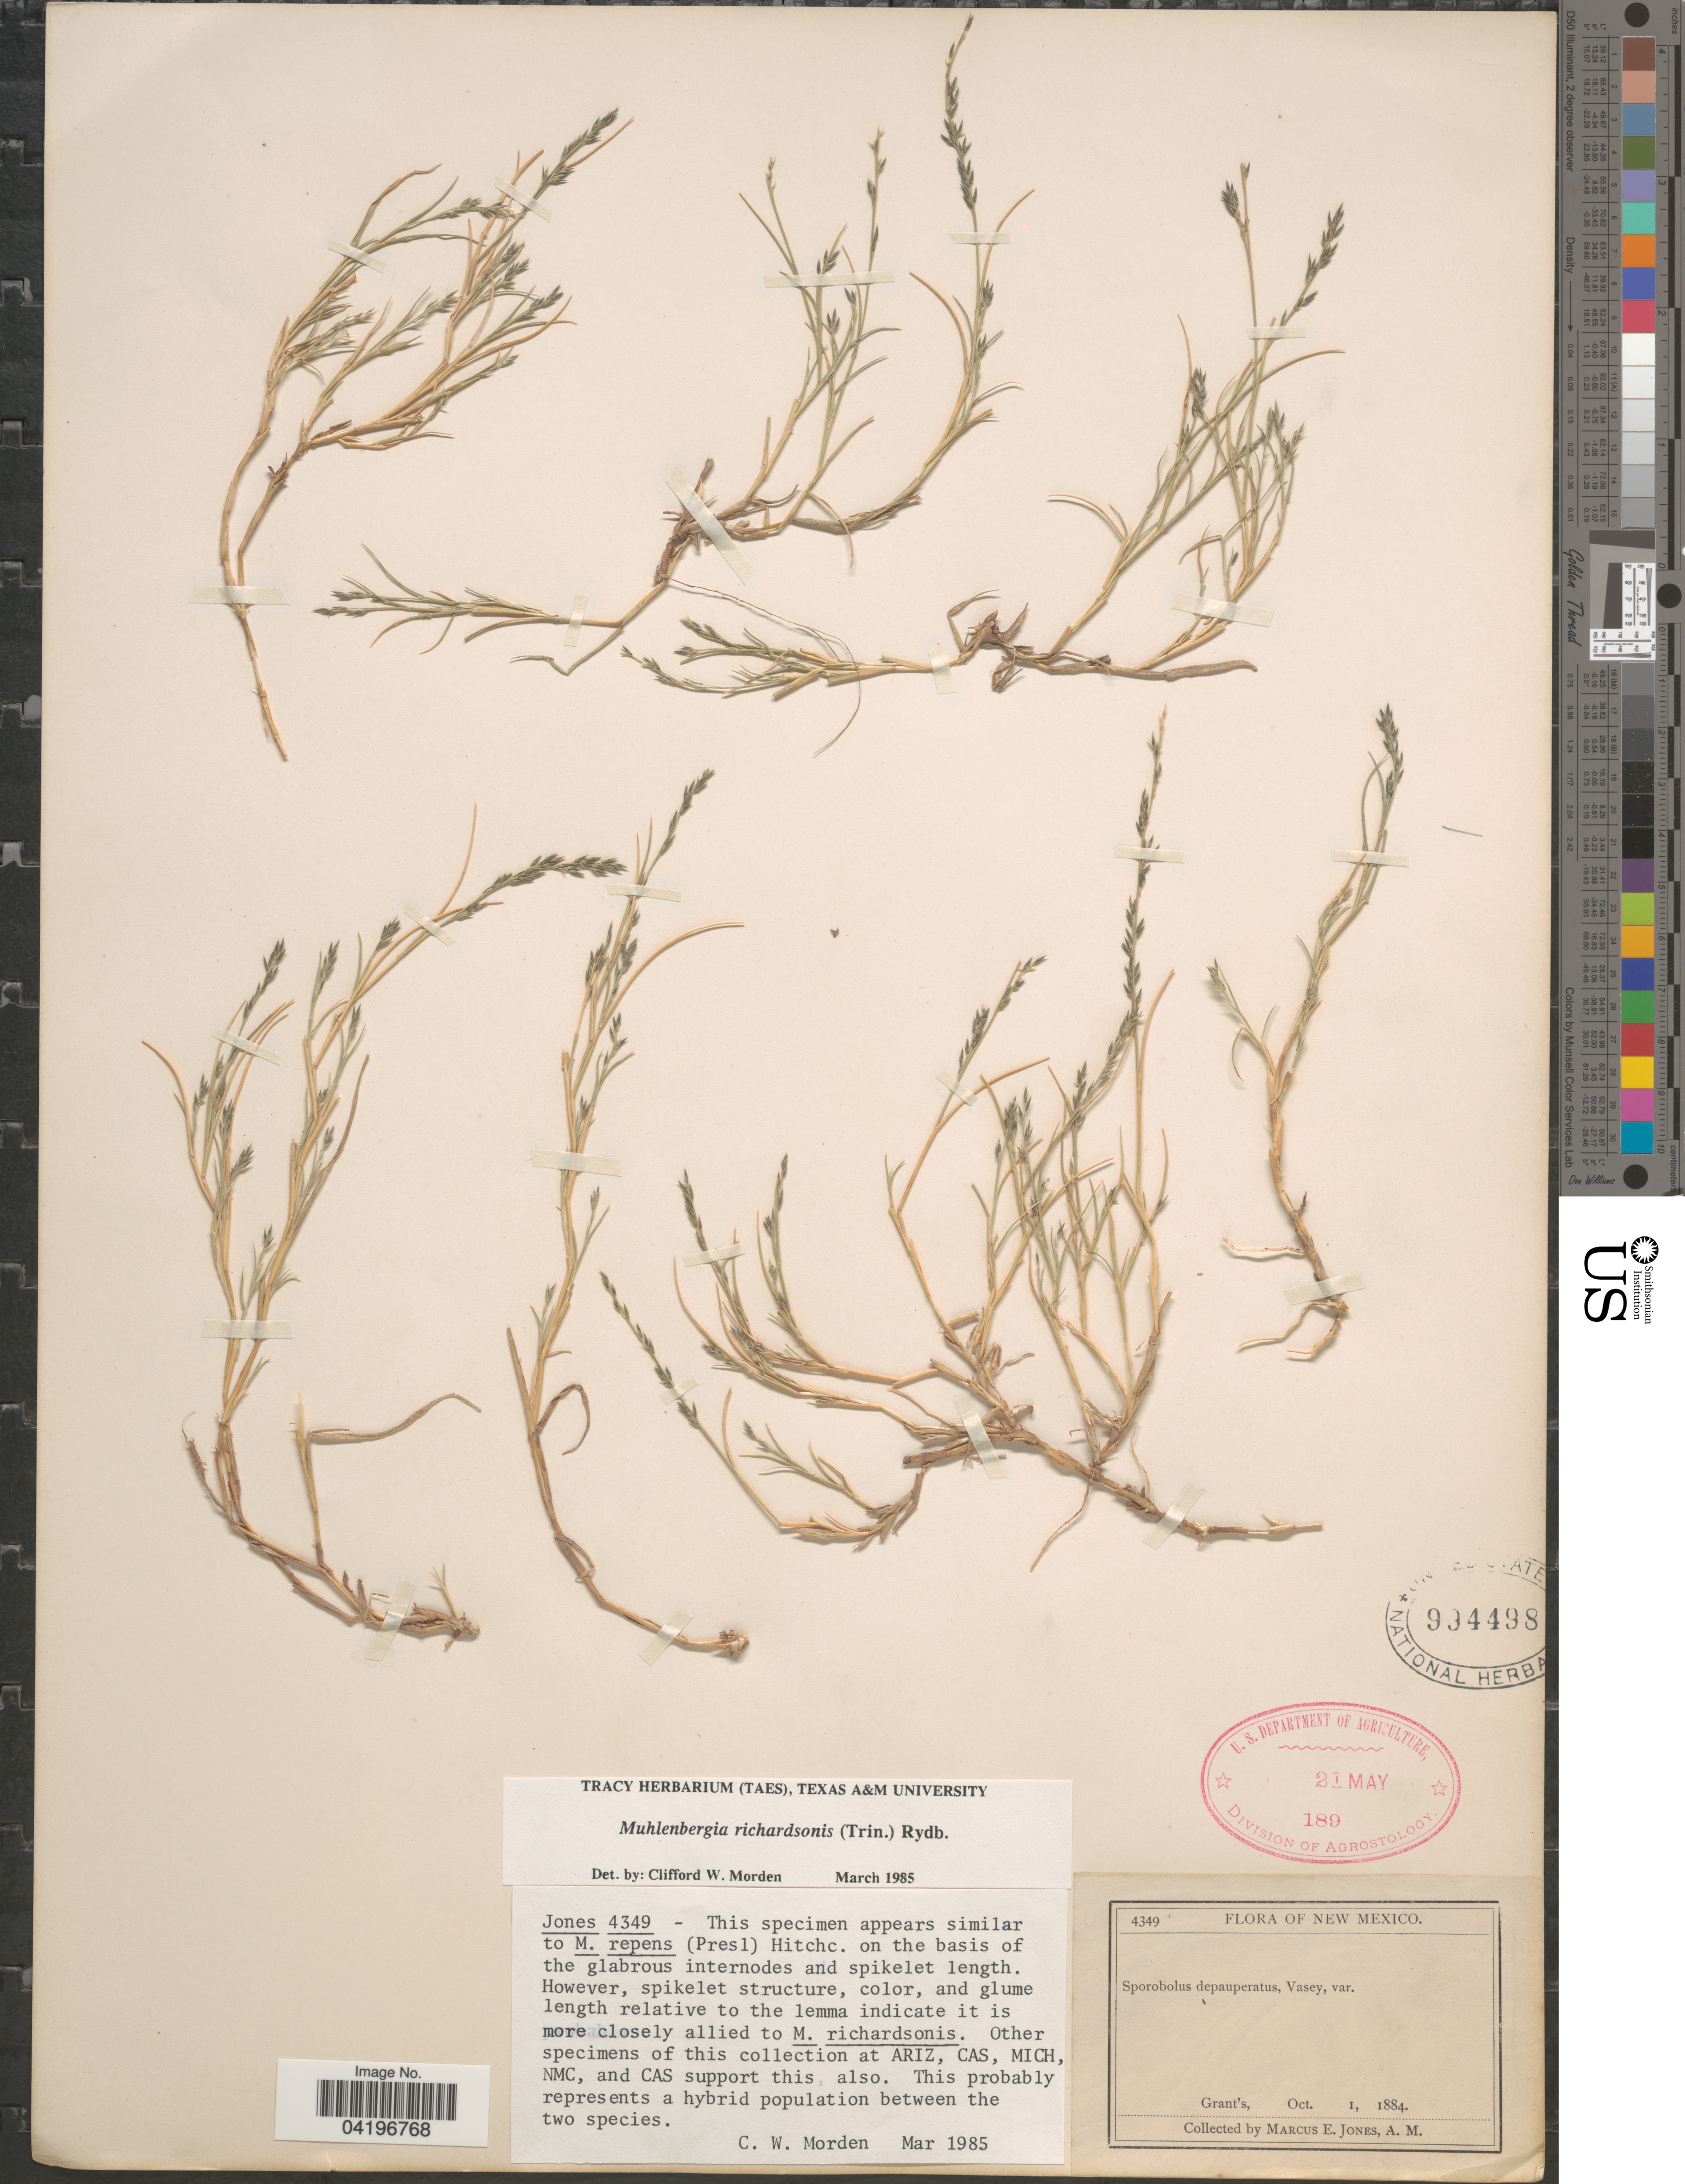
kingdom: Plantae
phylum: Tracheophyta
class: Liliopsida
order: Poales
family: Poaceae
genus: Muhlenbergia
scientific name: Muhlenbergia richardsonis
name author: (Trin.) Rydb.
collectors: M. E. Jones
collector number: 4349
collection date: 1884-10-01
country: United States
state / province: New Mexico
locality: Grant's.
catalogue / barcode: US 994498